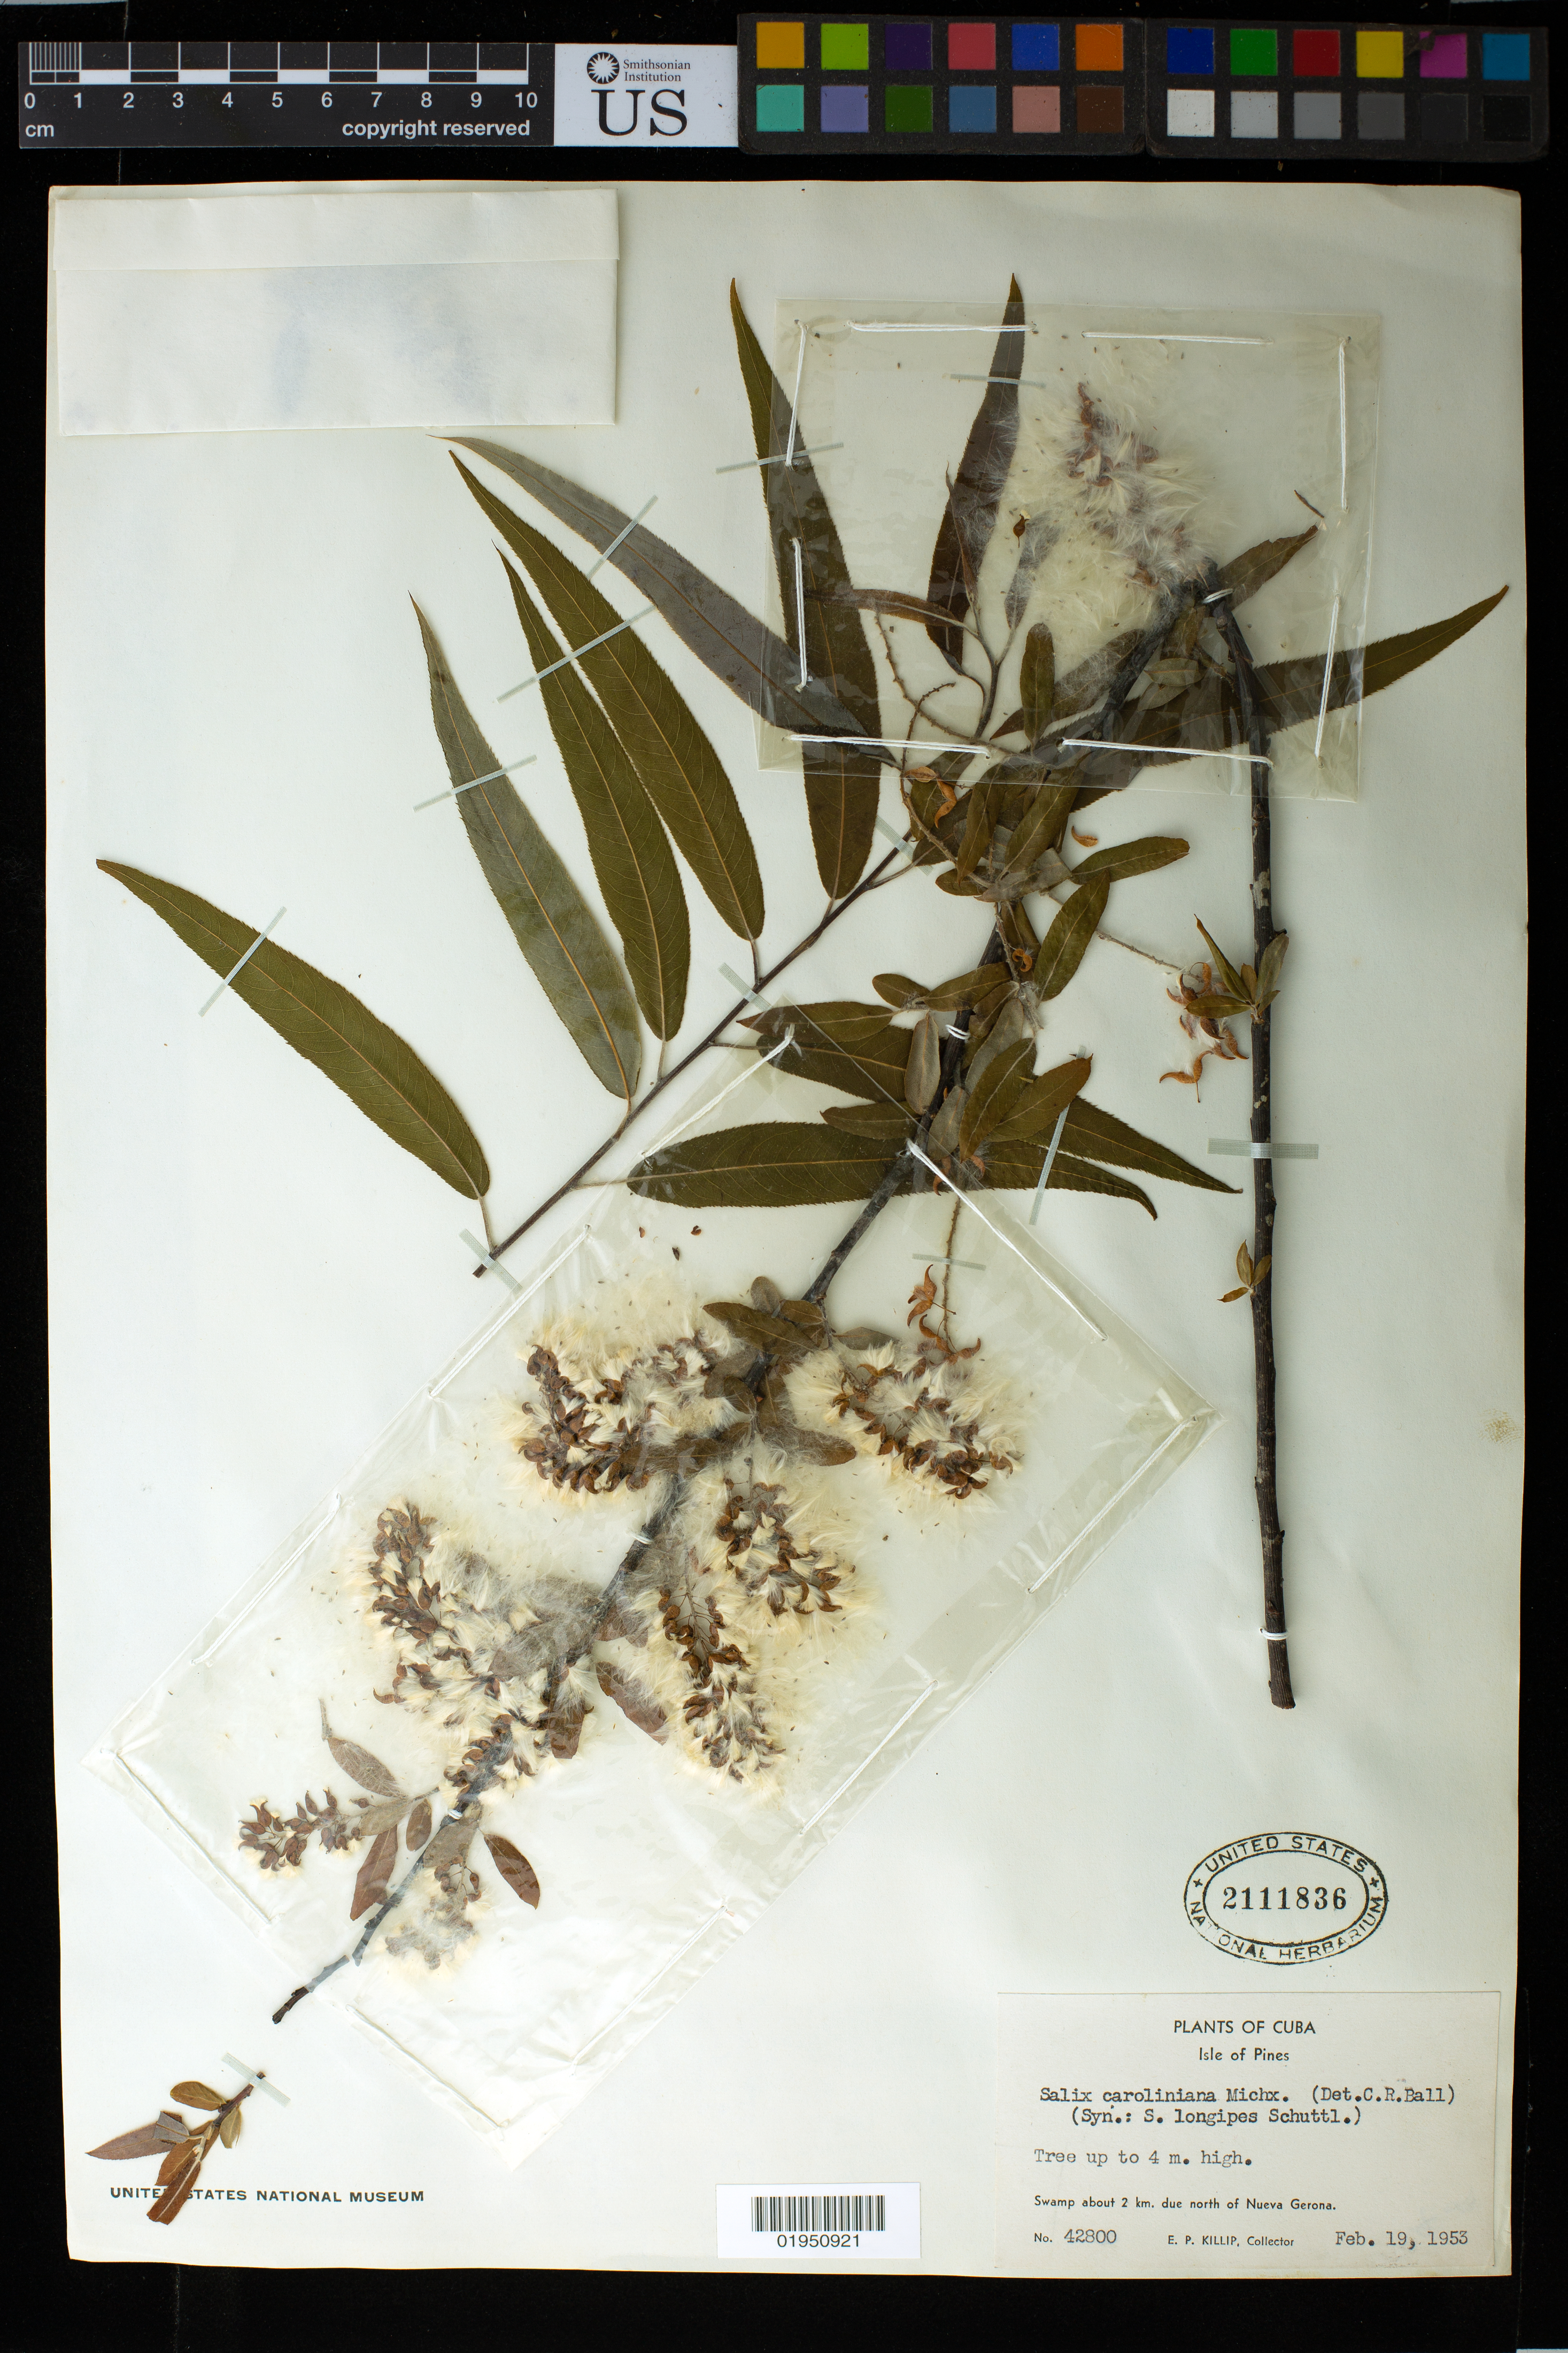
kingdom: Plantae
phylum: Tracheophyta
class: Magnoliopsida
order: Malpighiales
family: Salicaceae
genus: Salix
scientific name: Salix caroliniana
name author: Michx.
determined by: Ball, C. R.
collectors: E. P. Killip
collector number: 42800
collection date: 1953-02-19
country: Cuba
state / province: Isla de La Juventud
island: Isla de la Juventud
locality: Isle of Pines. Due North of Nueva Gerona.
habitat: Swamp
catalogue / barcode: US 2111836